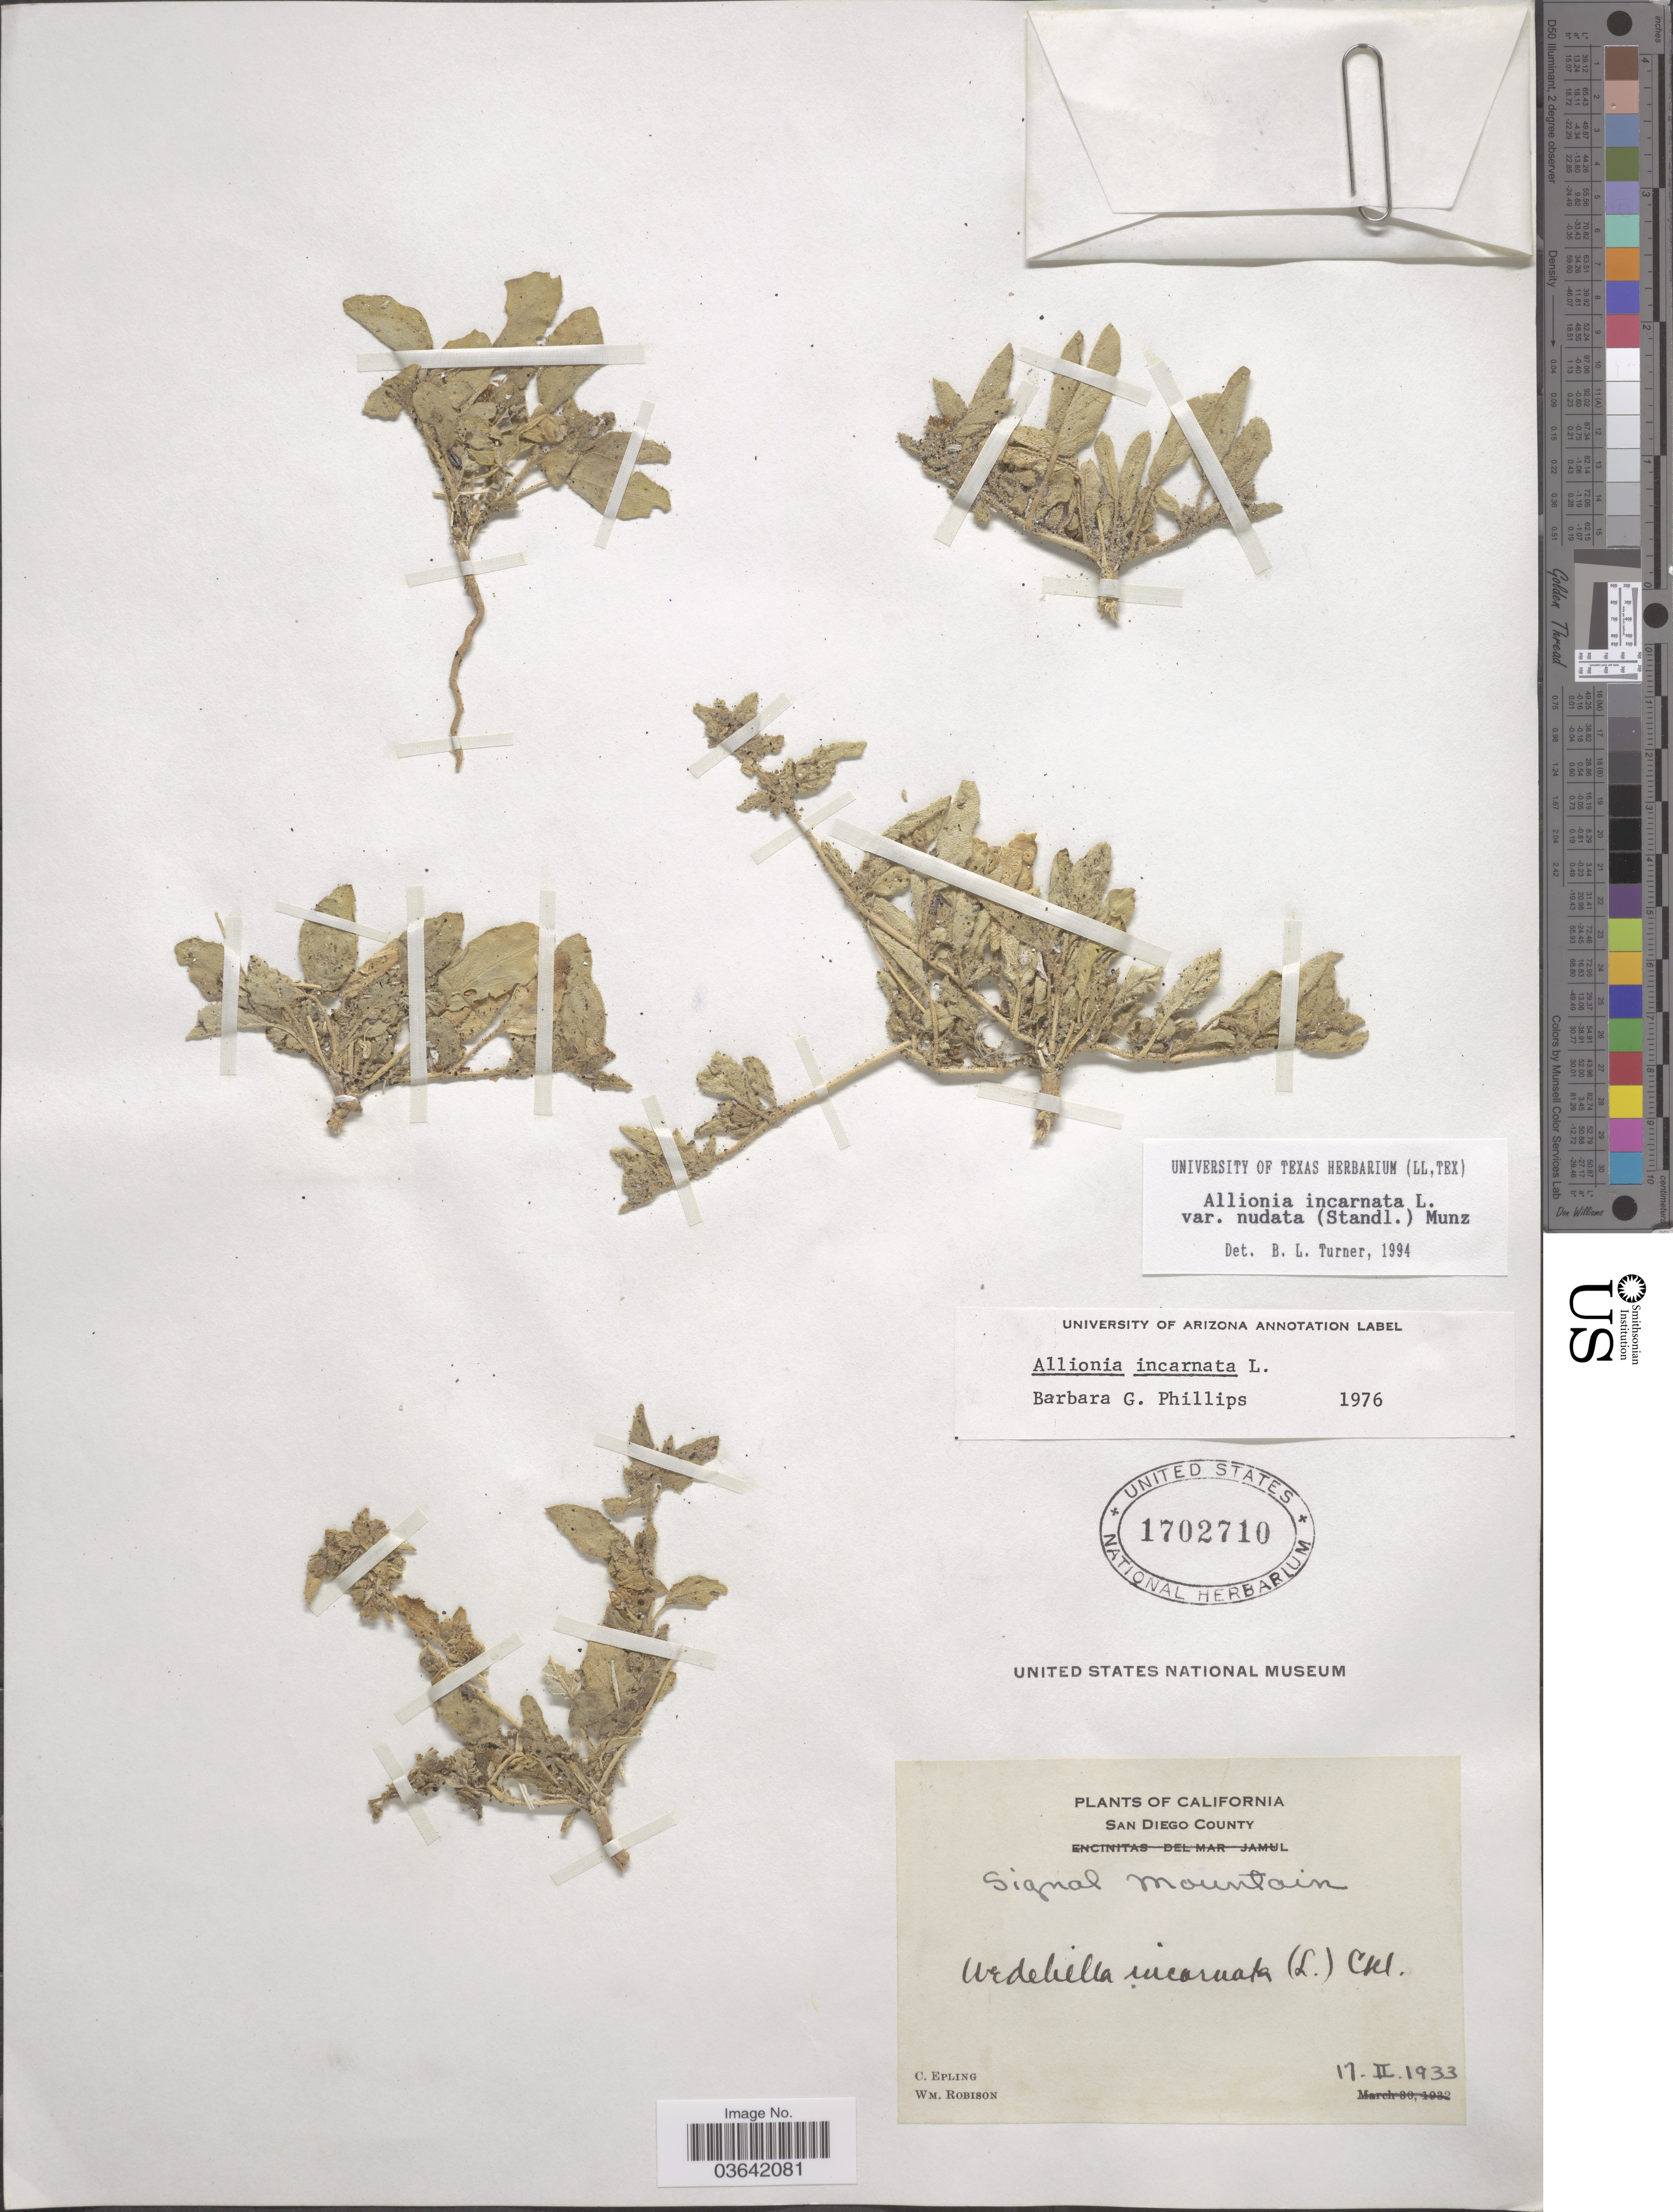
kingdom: Plantae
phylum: Tracheophyta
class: Magnoliopsida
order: Caryophyllales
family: Nyctaginaceae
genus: Allionia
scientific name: Allionia incarnata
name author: L.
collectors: C. C. Epling & W. Robison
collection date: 1933-02-17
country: United States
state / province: California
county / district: San Diego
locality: San Diego County.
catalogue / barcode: US 1702710